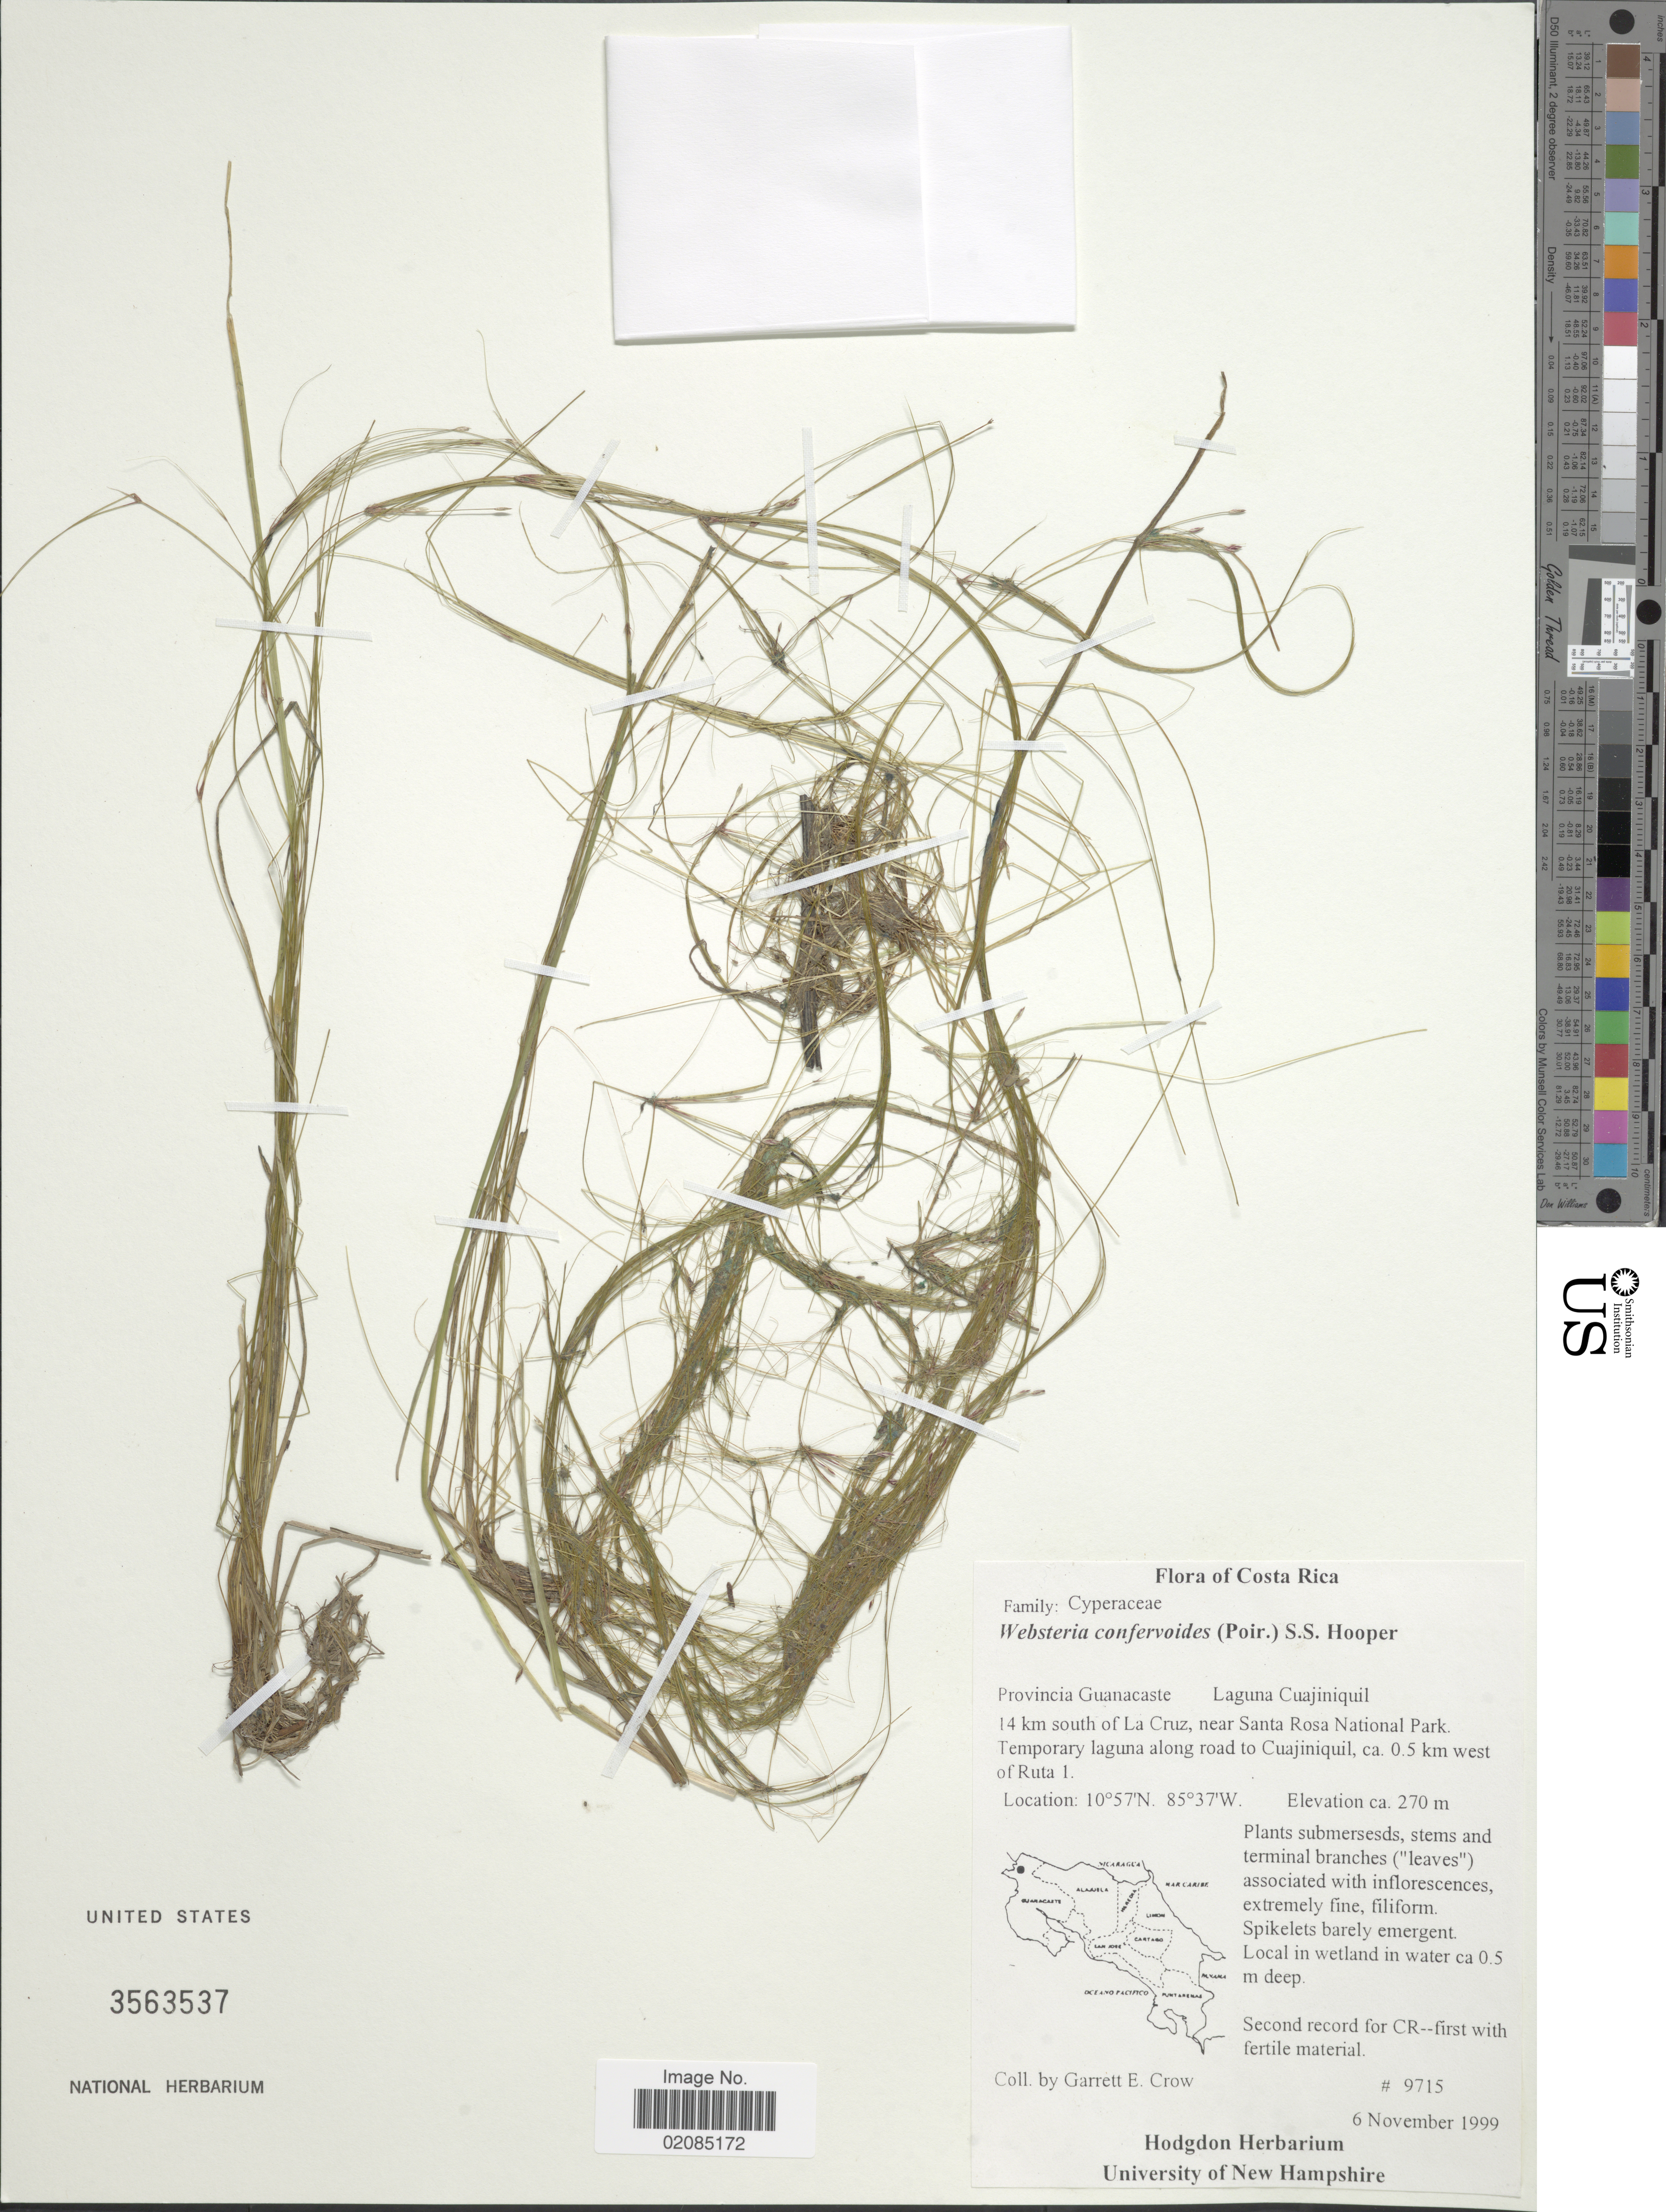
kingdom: Plantae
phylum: Tracheophyta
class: Liliopsida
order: Poales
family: Cyperaceae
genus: Eleocharis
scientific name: Eleocharis confervoides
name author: (Poir.) Steud.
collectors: G. E. Crow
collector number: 9715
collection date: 1999-11-06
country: Costa Rica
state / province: Guanacaste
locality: Laguna Cuajiniquil, 14 km south of La Cruz, near Santa Rosa National Park, Temporary laguna along road to Cuajiniquil, ca. 0.5 km west of Ruta 1.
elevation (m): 270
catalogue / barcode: US 3563537